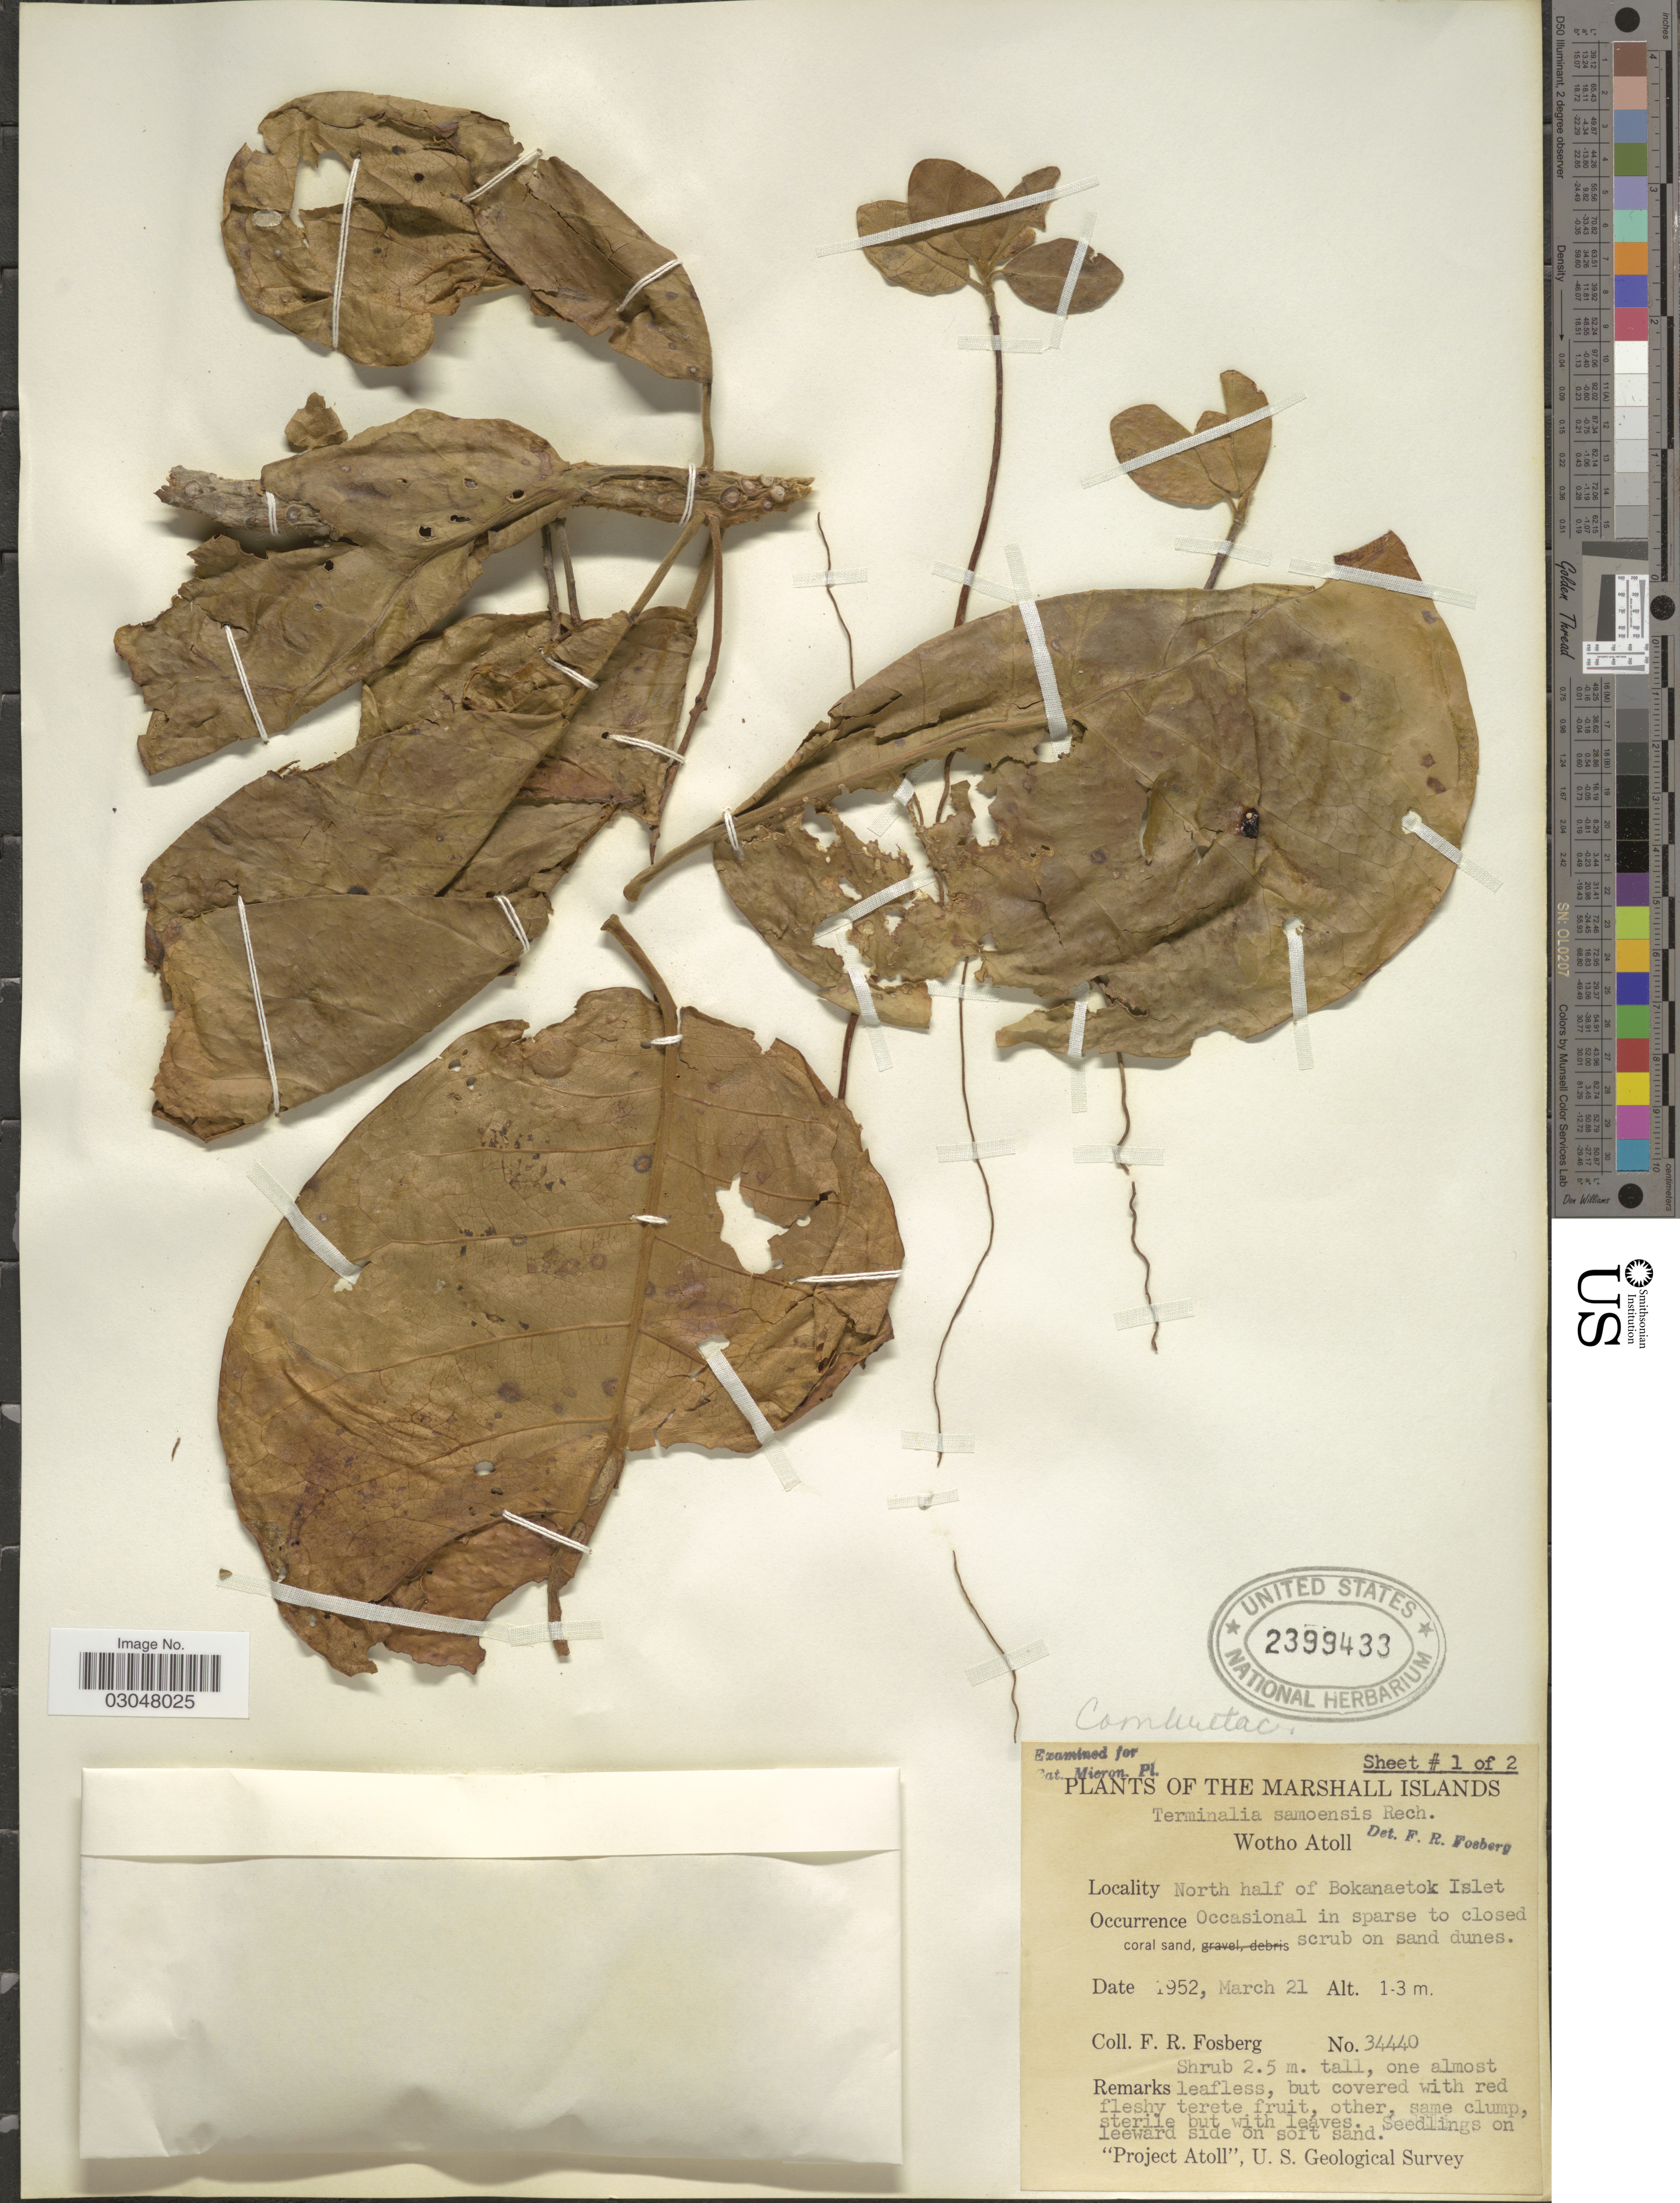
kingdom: Plantae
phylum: Tracheophyta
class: Magnoliopsida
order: Myrtales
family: Combretaceae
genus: Terminalia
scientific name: Terminalia samoensis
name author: Rech.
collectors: F. R. Fosberg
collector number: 34440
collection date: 1952-03-21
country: Marshall Islands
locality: Wotho Atoll. North half of Bokanaetok Islet.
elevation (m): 1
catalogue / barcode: US 2399433